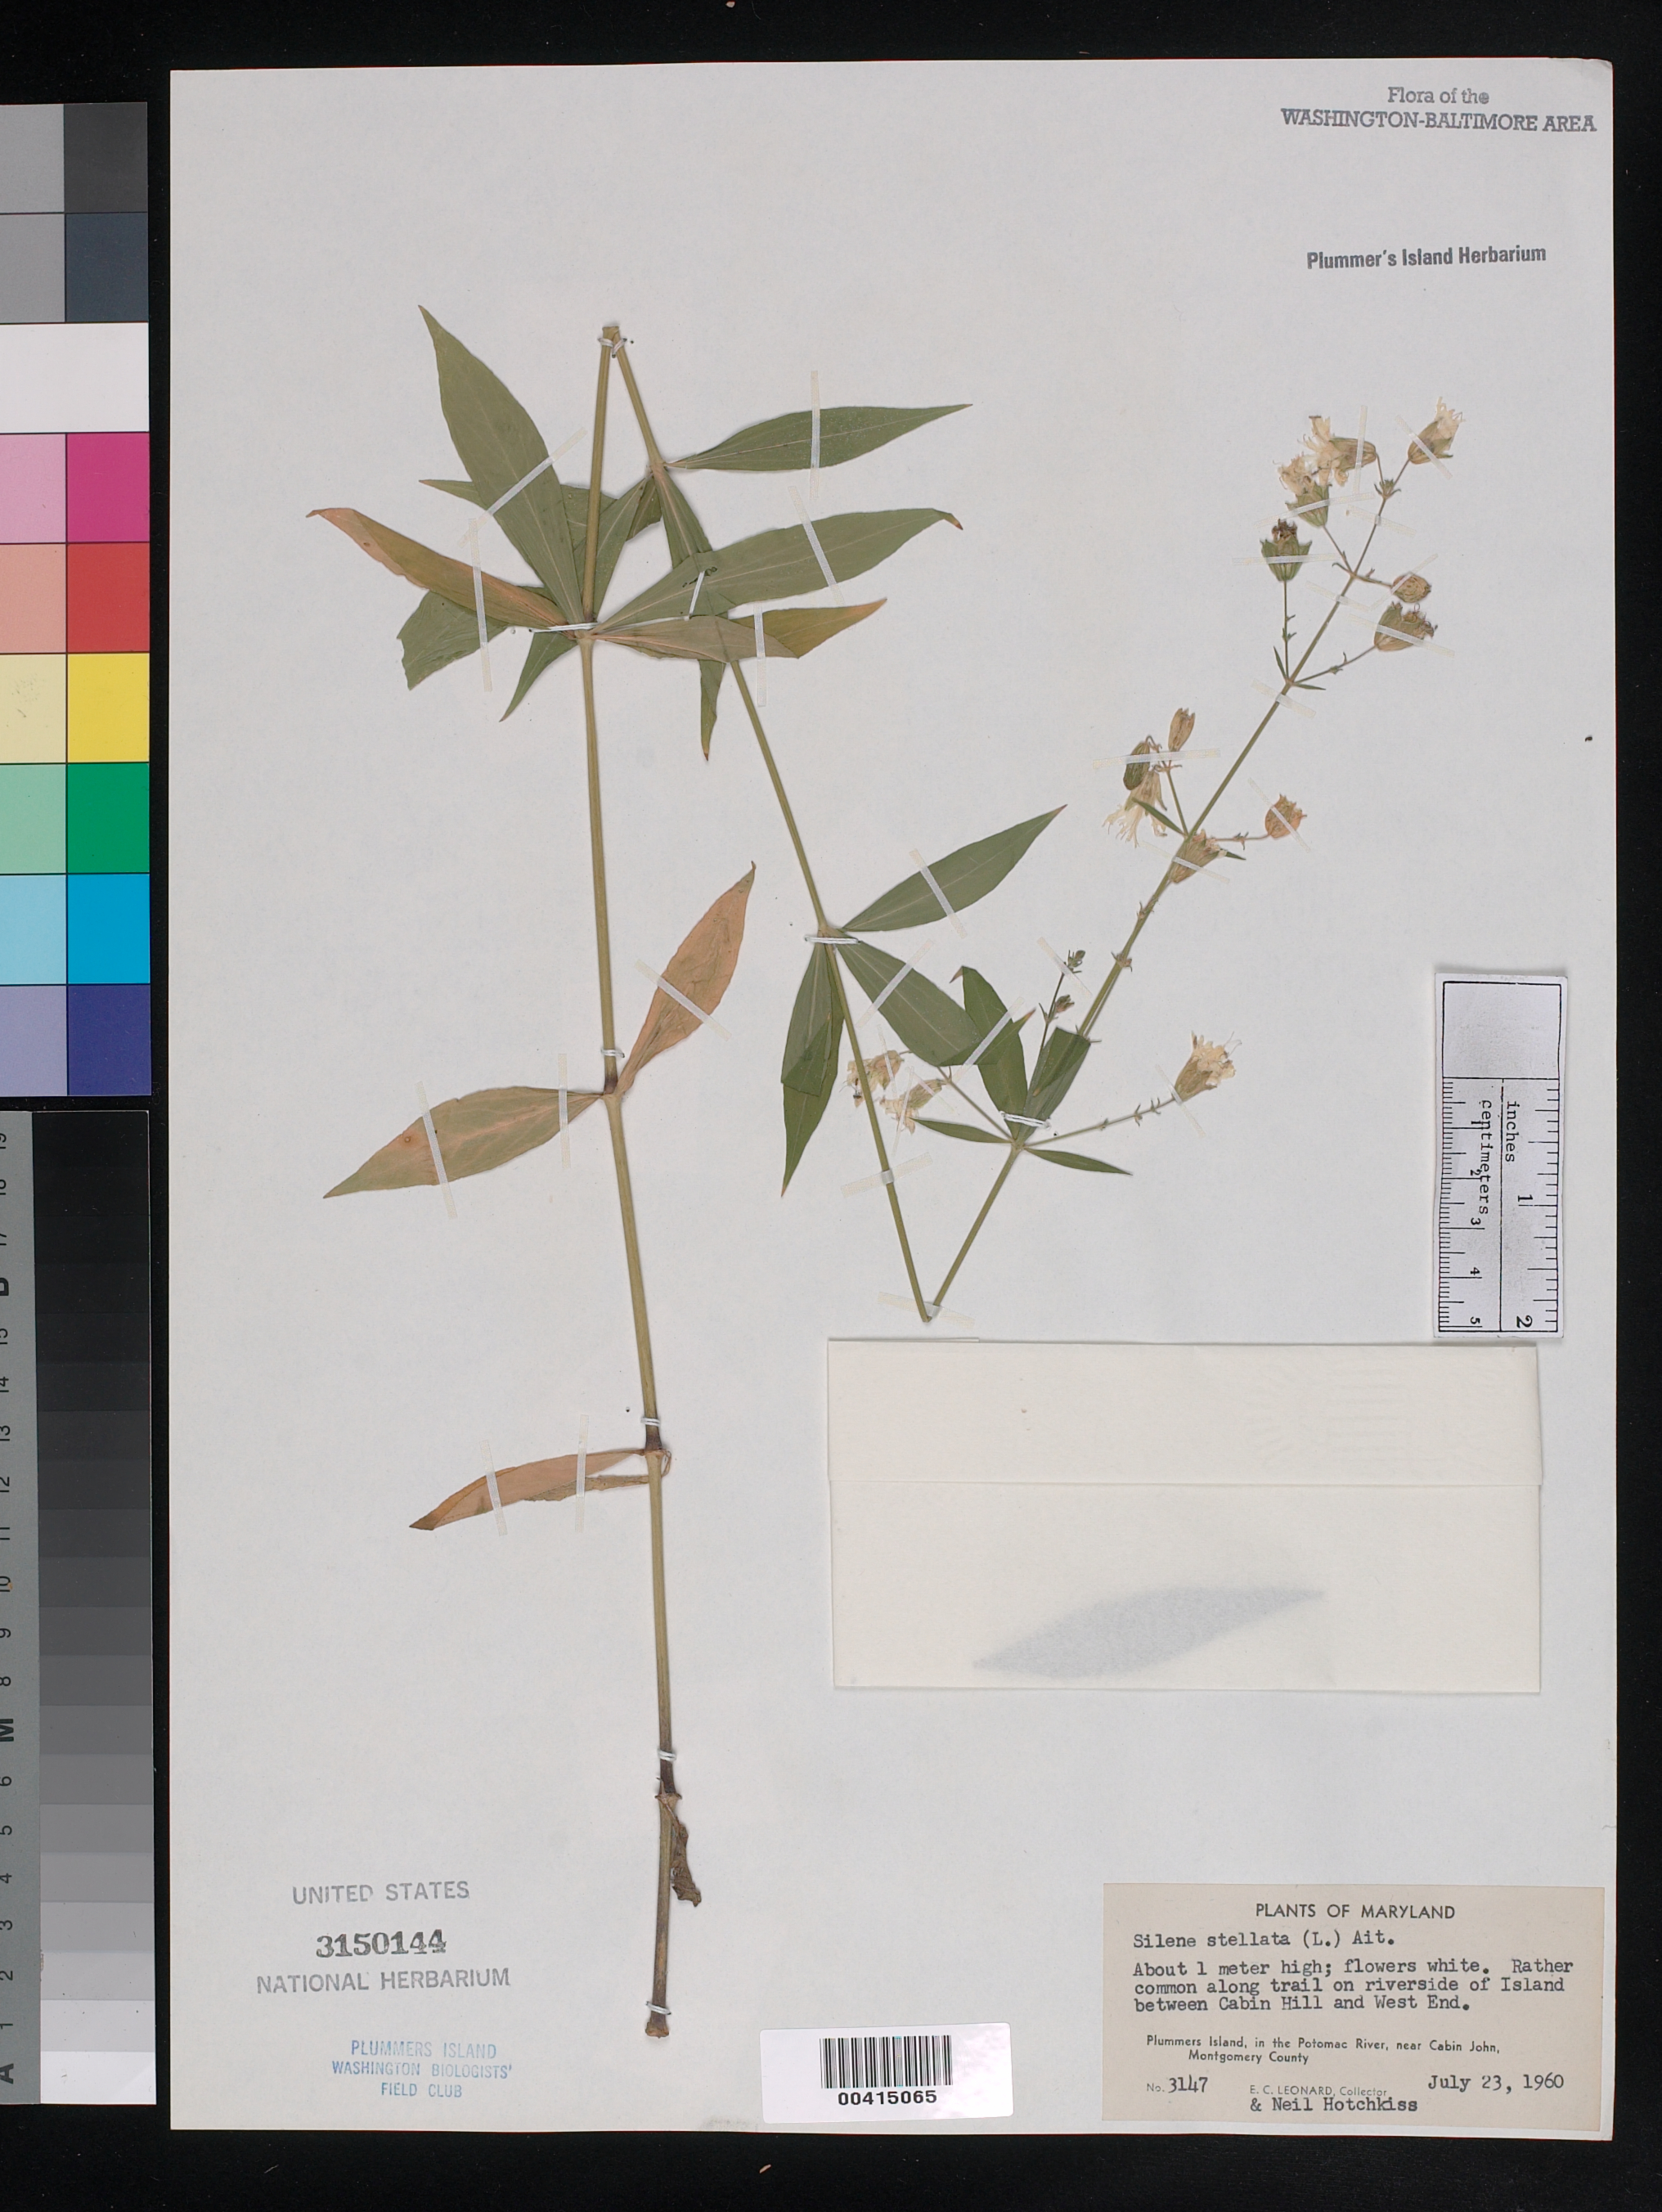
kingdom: Plantae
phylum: Tracheophyta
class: Magnoliopsida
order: Caryophyllales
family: Caryophyllaceae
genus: Silene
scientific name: Silene stellata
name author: (L.) Coyte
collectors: E. C. Leonard & N. Hotchkiss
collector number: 3147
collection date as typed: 23 Jul 1960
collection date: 1960-07-23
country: United States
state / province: Maryland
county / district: Montgomery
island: Plummers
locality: Plummer's Island; along trail on riverside of Island between cabin and west end C. & O. Canal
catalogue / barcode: US 3150144